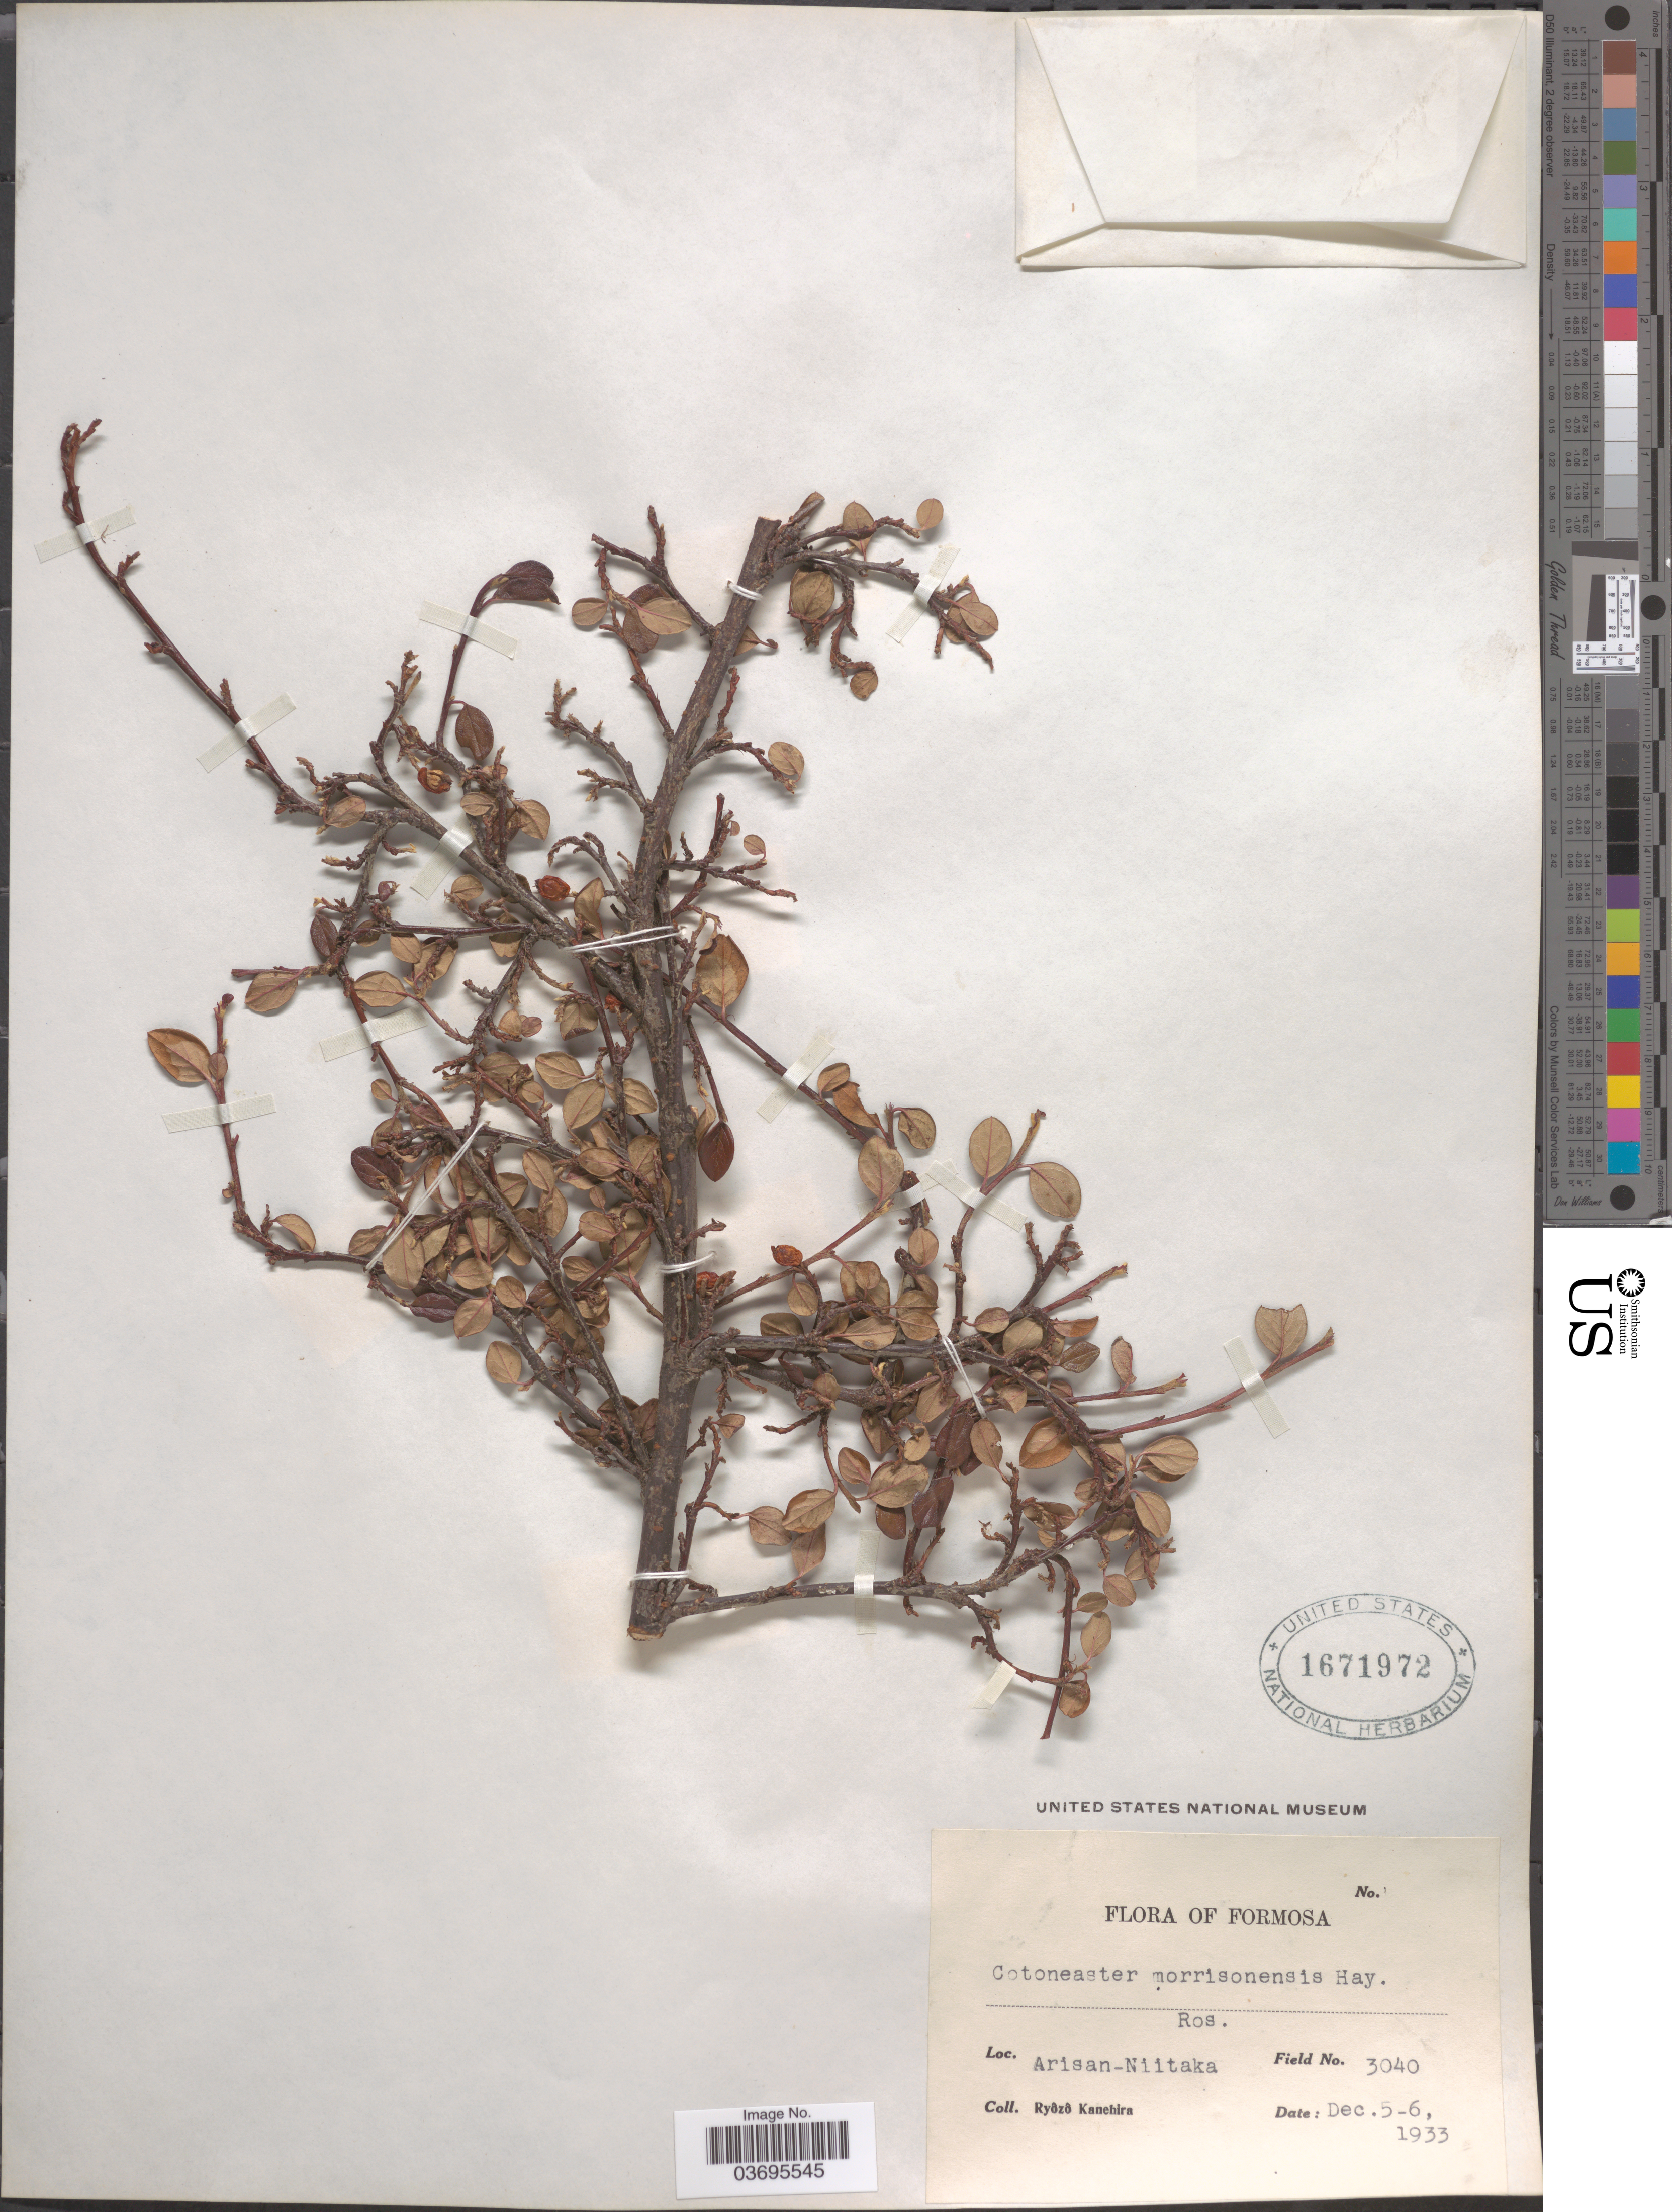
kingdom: Plantae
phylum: Tracheophyta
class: Magnoliopsida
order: Rosales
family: Rosaceae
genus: Cotoneaster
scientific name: Cotoneaster morrisonensis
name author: Hayata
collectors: R. Kanehira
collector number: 3040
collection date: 1933-12-05/1933-12-06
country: Taiwan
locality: Formosa. Arisan-Niitaka.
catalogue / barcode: US 1671972